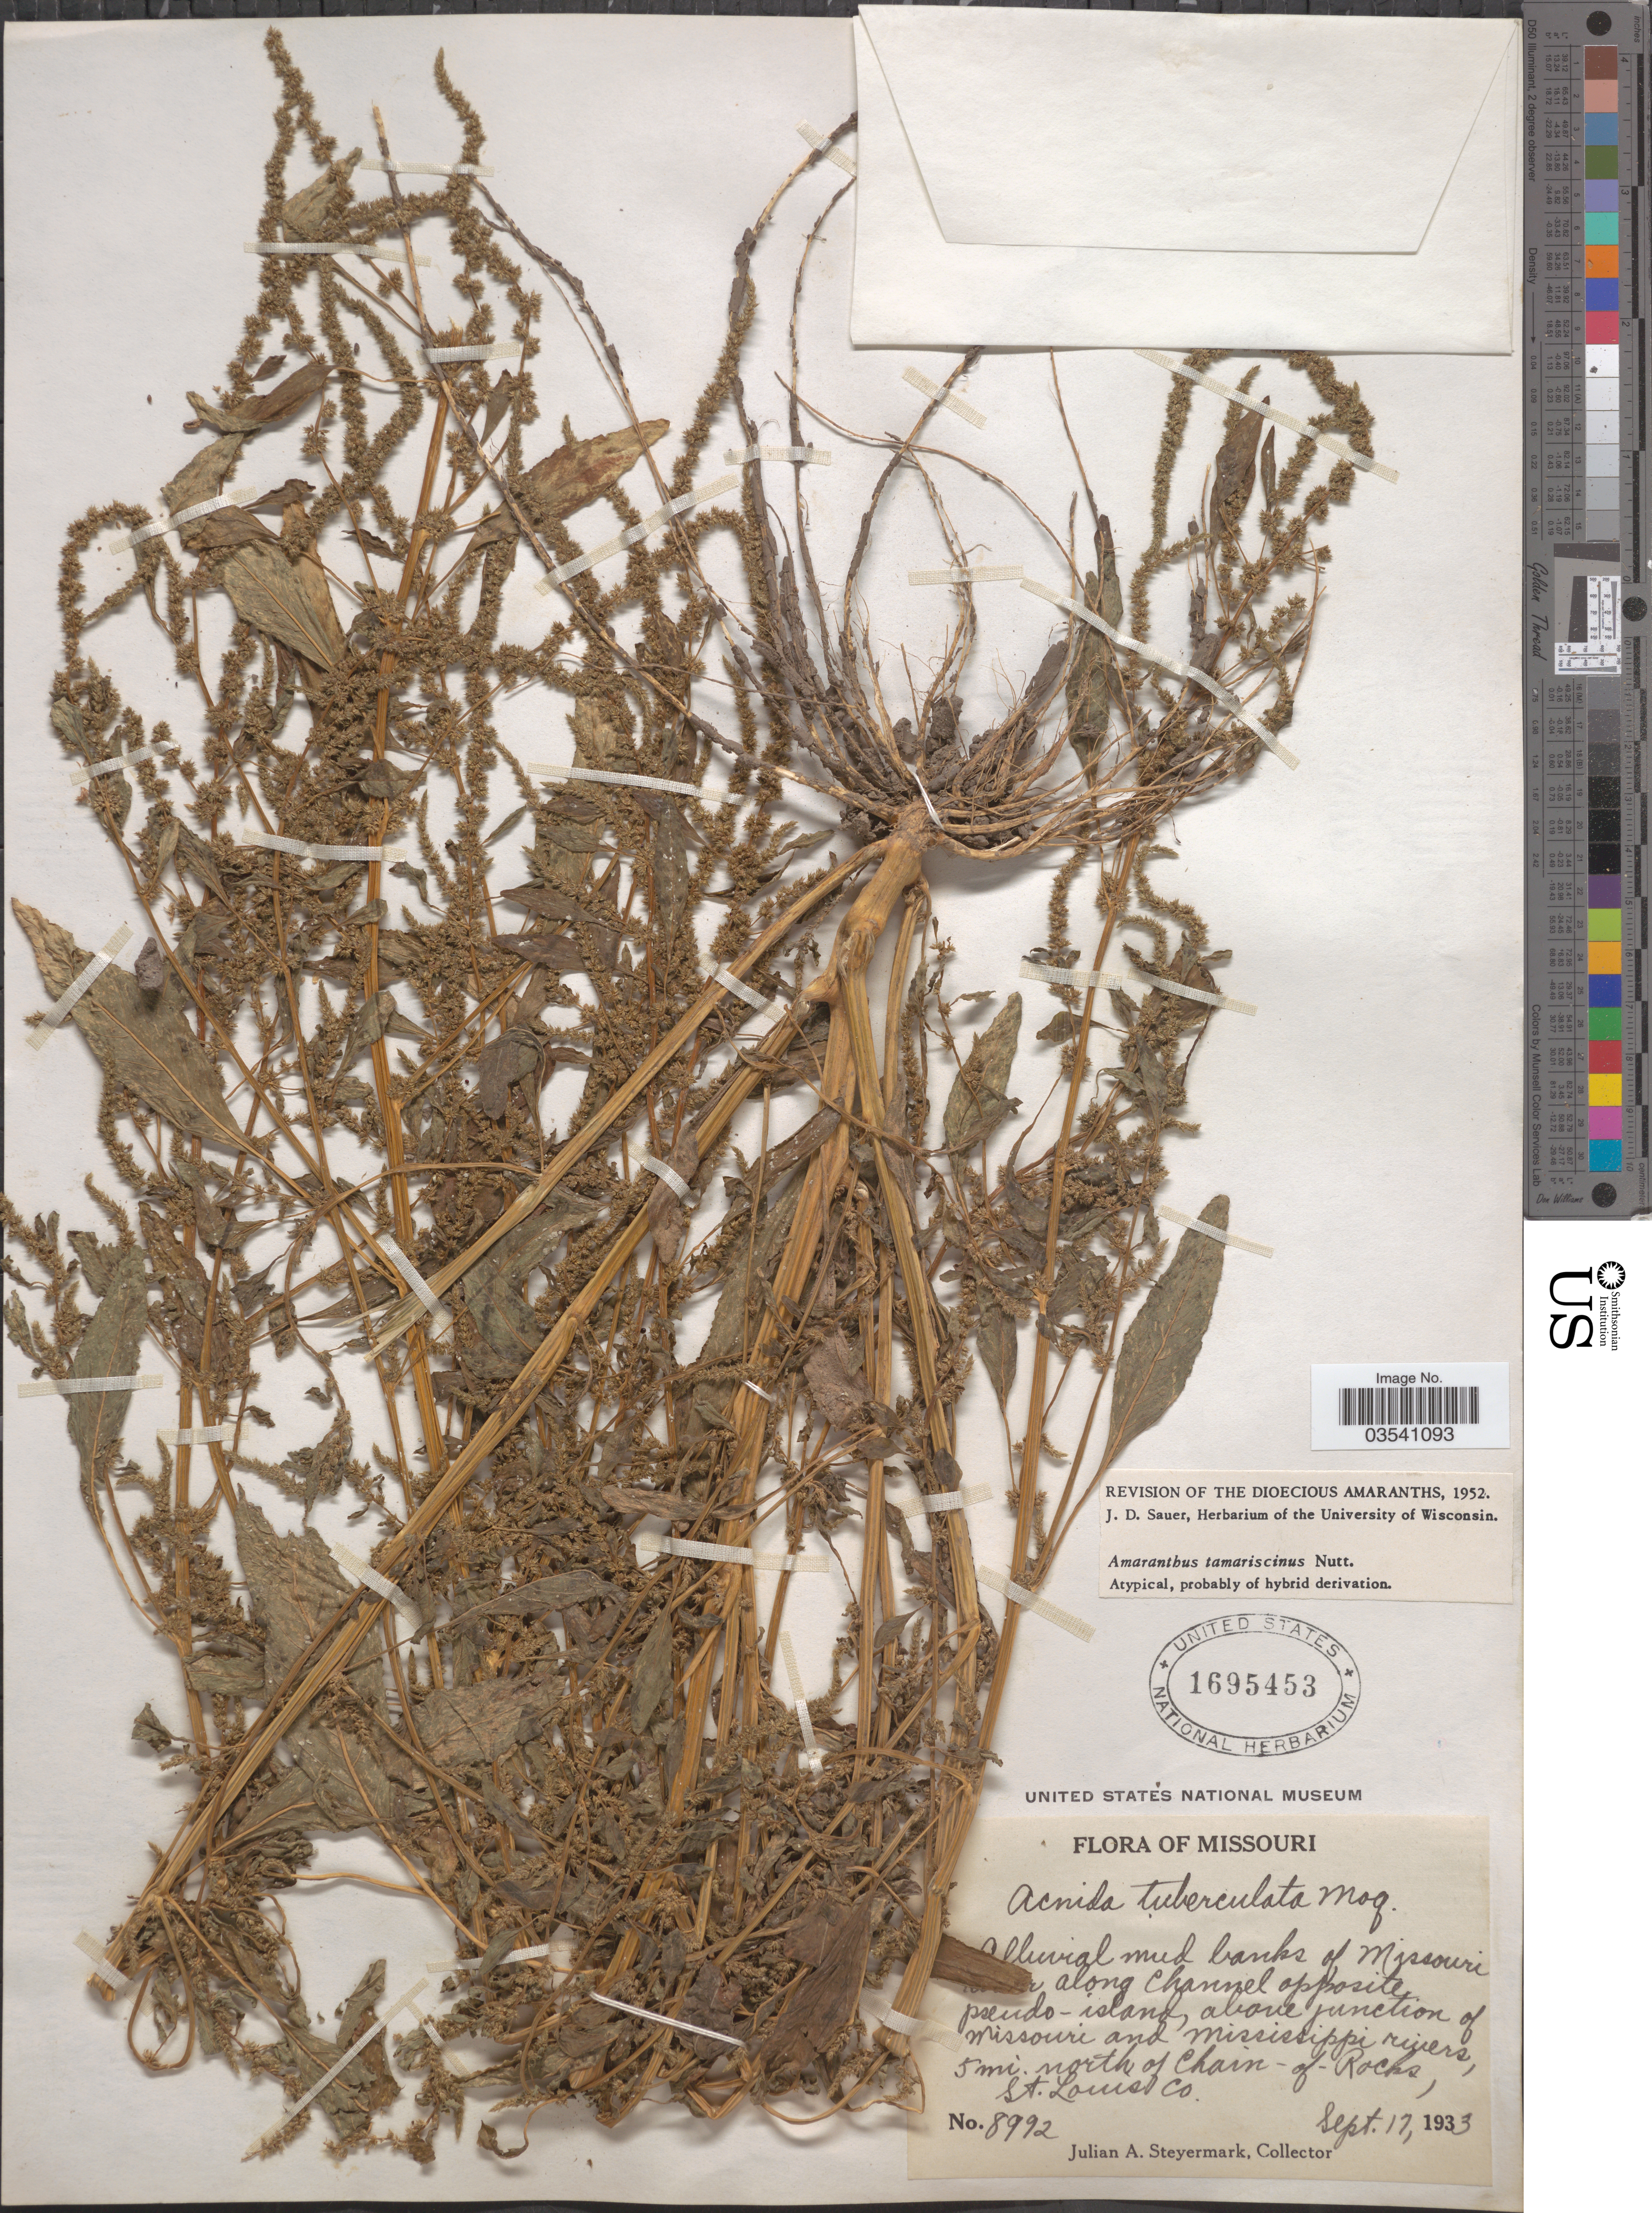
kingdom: Plantae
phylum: Tracheophyta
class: Magnoliopsida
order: Caryophyllales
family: Amaranthaceae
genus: Amaranthus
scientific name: Amaranthus tamariscinus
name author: Nutt.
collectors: J. Steyermark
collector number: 8992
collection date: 1933-09-17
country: United States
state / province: Missouri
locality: Alluvial mud banks of Missouri river along Channel opposite pseudo-island, above junction of Missouri and Mississippi rivers, 5 mi. north of Chain-of-Rocks, St. Louis Co.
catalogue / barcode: US 1695453